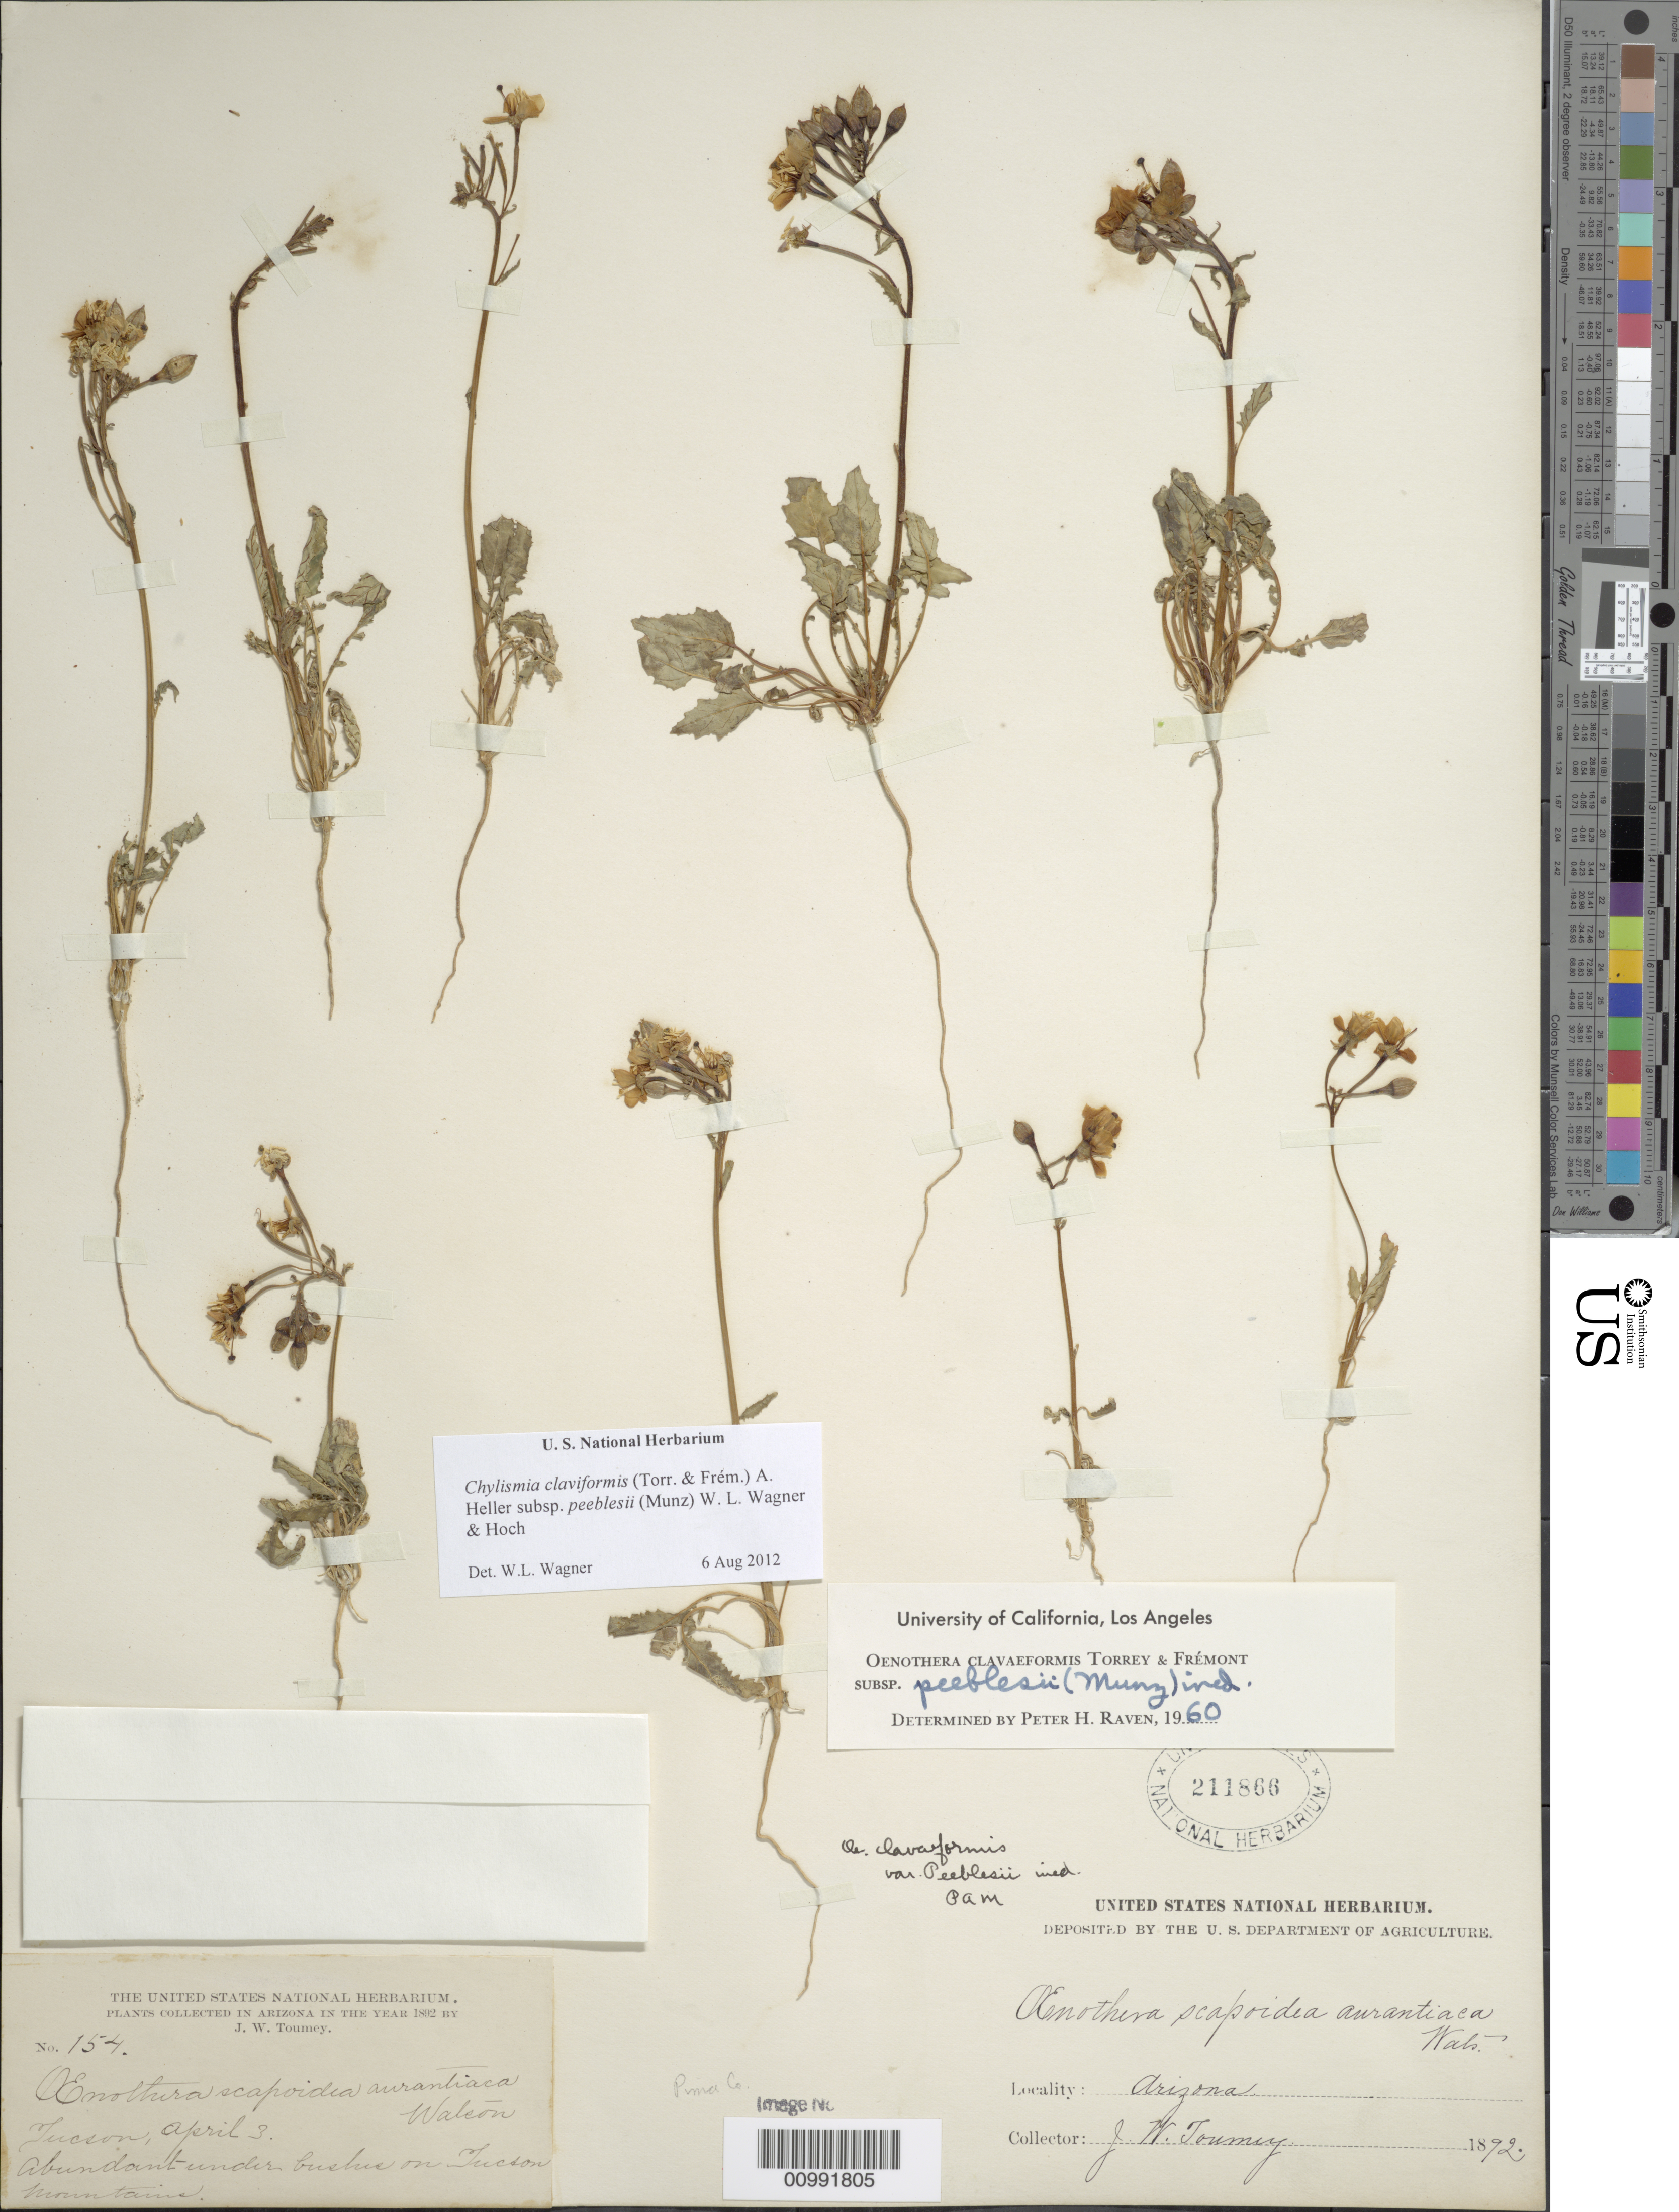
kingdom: Plantae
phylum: Tracheophyta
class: Magnoliopsida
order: Myrtales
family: Onagraceae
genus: Chylismia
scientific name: Chylismia claviformis subsp. peeblesii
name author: (Munz) W.L. Wagner & Hoch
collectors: J. W. Toumey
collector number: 154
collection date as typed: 05 Apr 1892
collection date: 1892-04-05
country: United States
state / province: Arizona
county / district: Pima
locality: Tucson, abundant under bushes on Tucson.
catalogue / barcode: US 211866